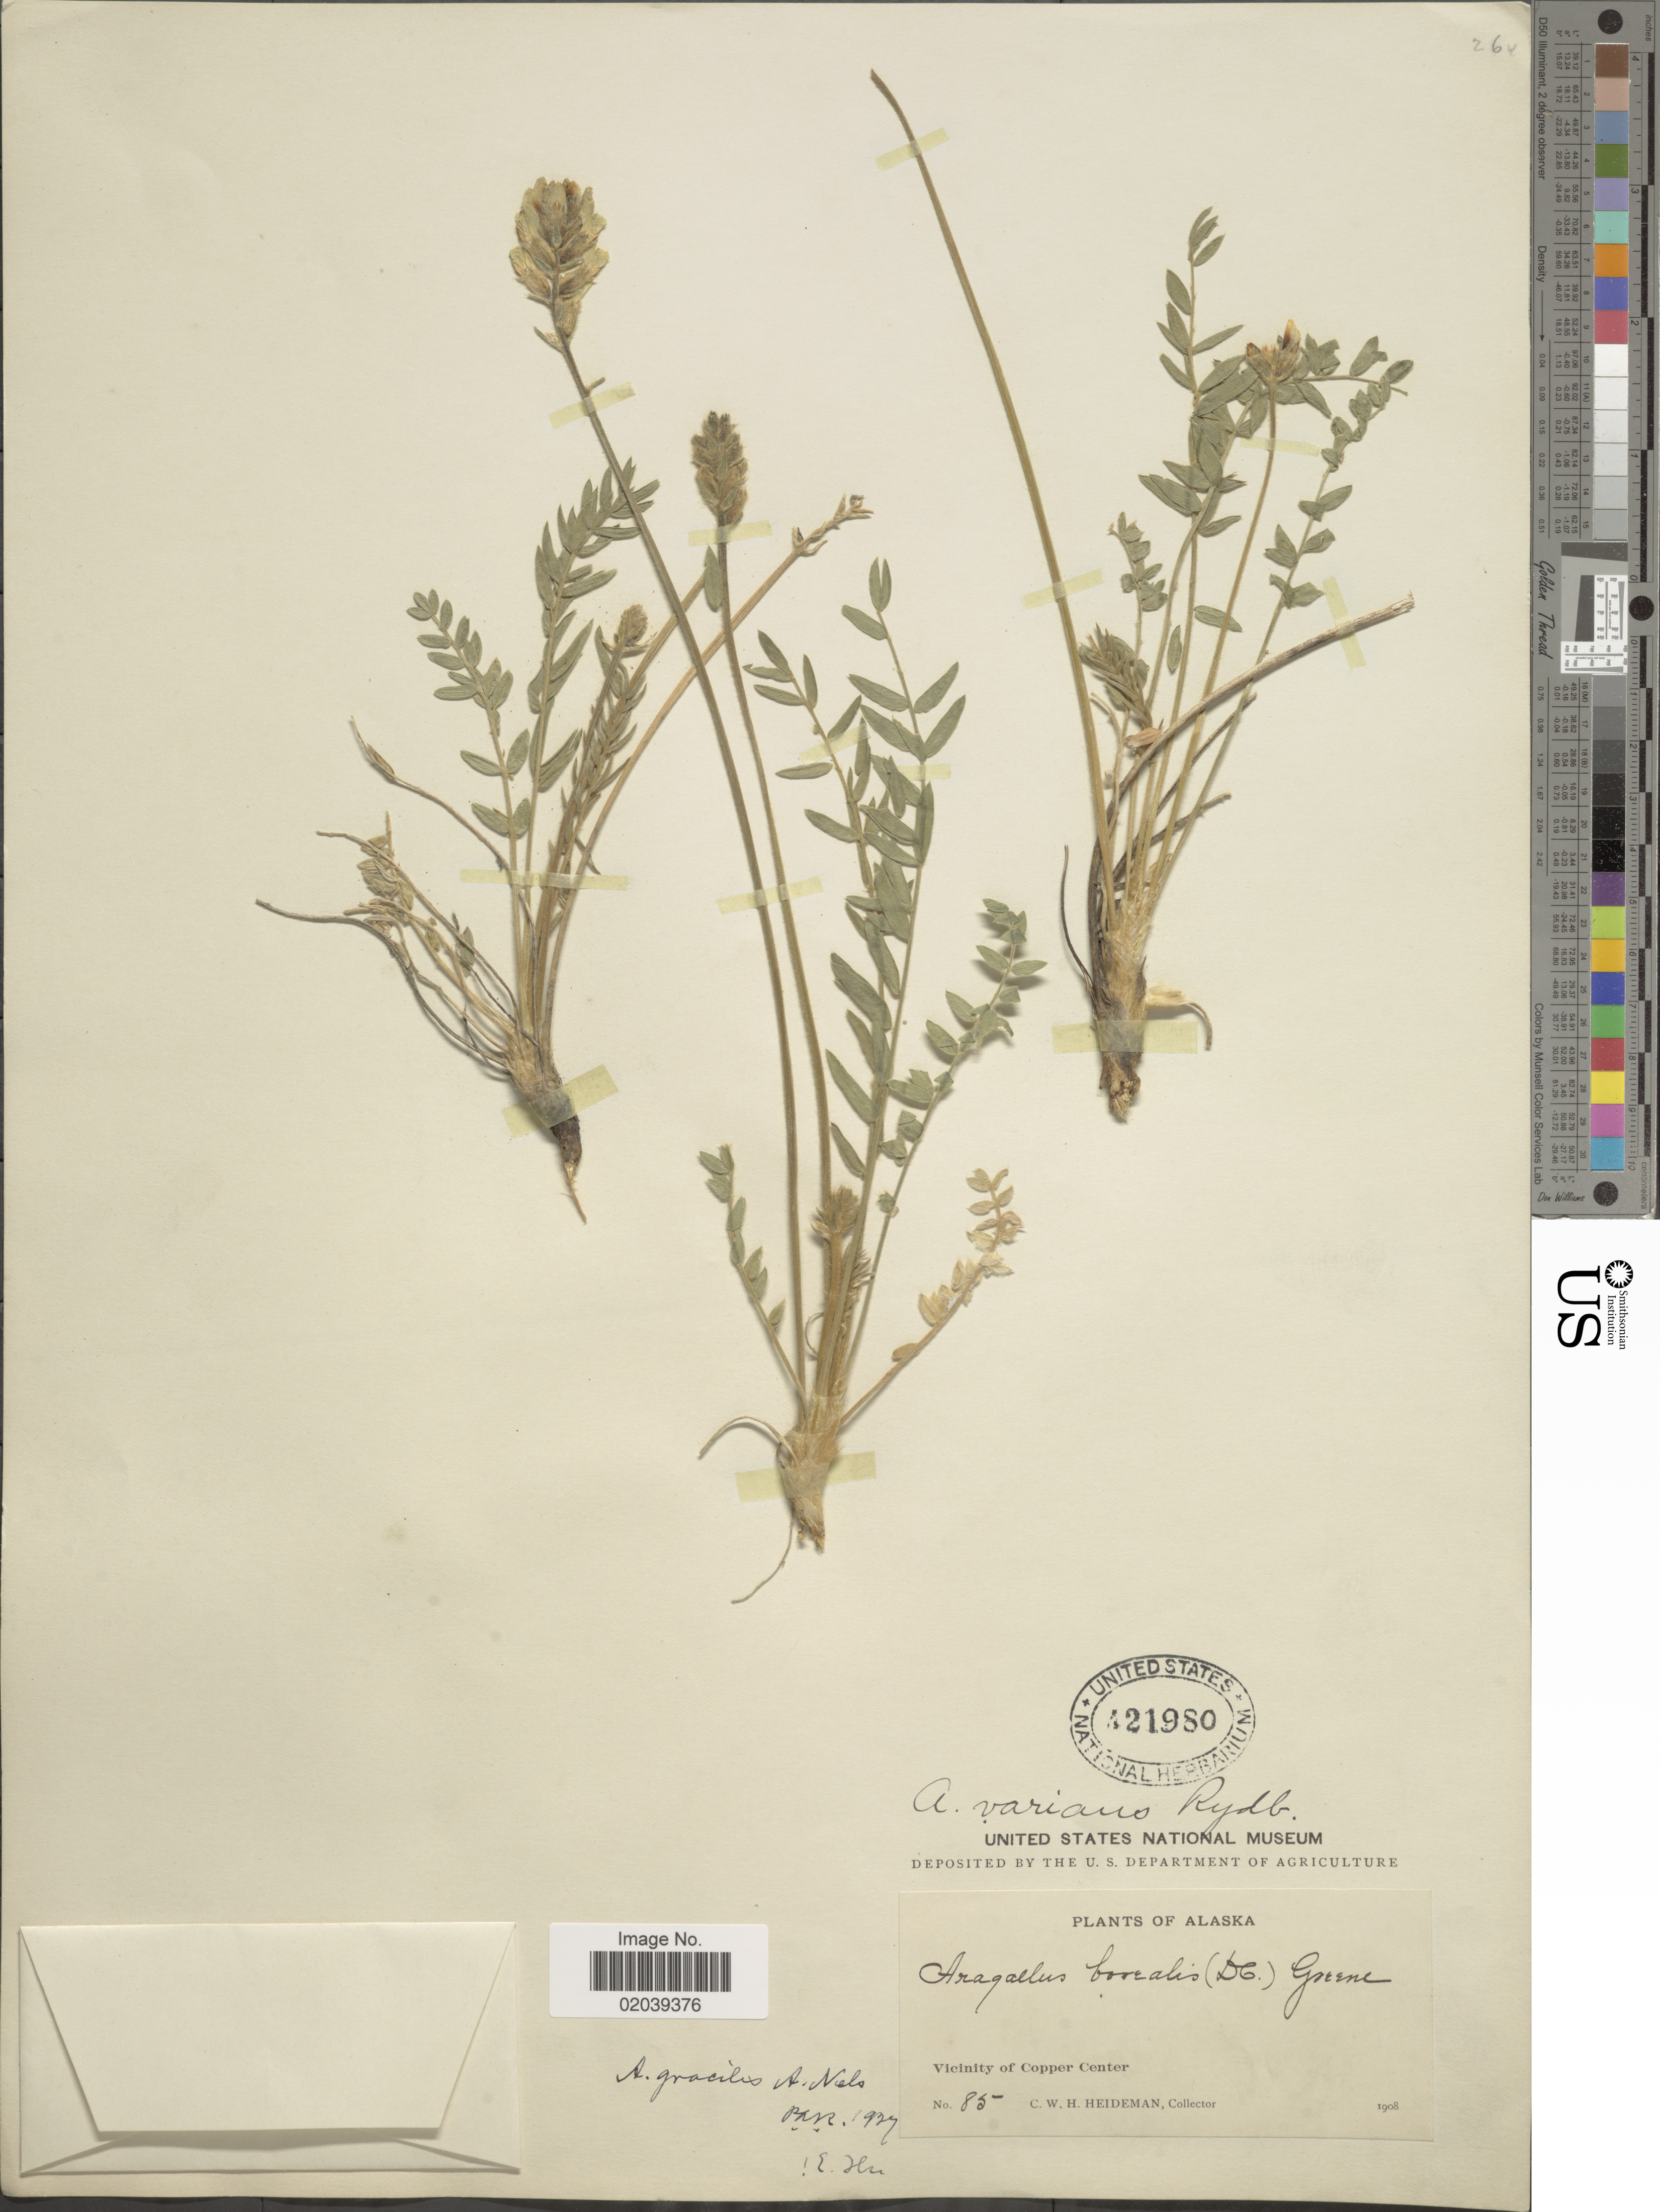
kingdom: Plantae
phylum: Tracheophyta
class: Magnoliopsida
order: Fabales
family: Fabaceae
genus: Oxytropis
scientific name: Oxytropis campestris var. gracilis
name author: (A. Nelson) Barneby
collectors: C. Heideman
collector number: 85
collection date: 1908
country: United States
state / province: Alaska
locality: Vicinity of Copper Center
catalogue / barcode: US 421980